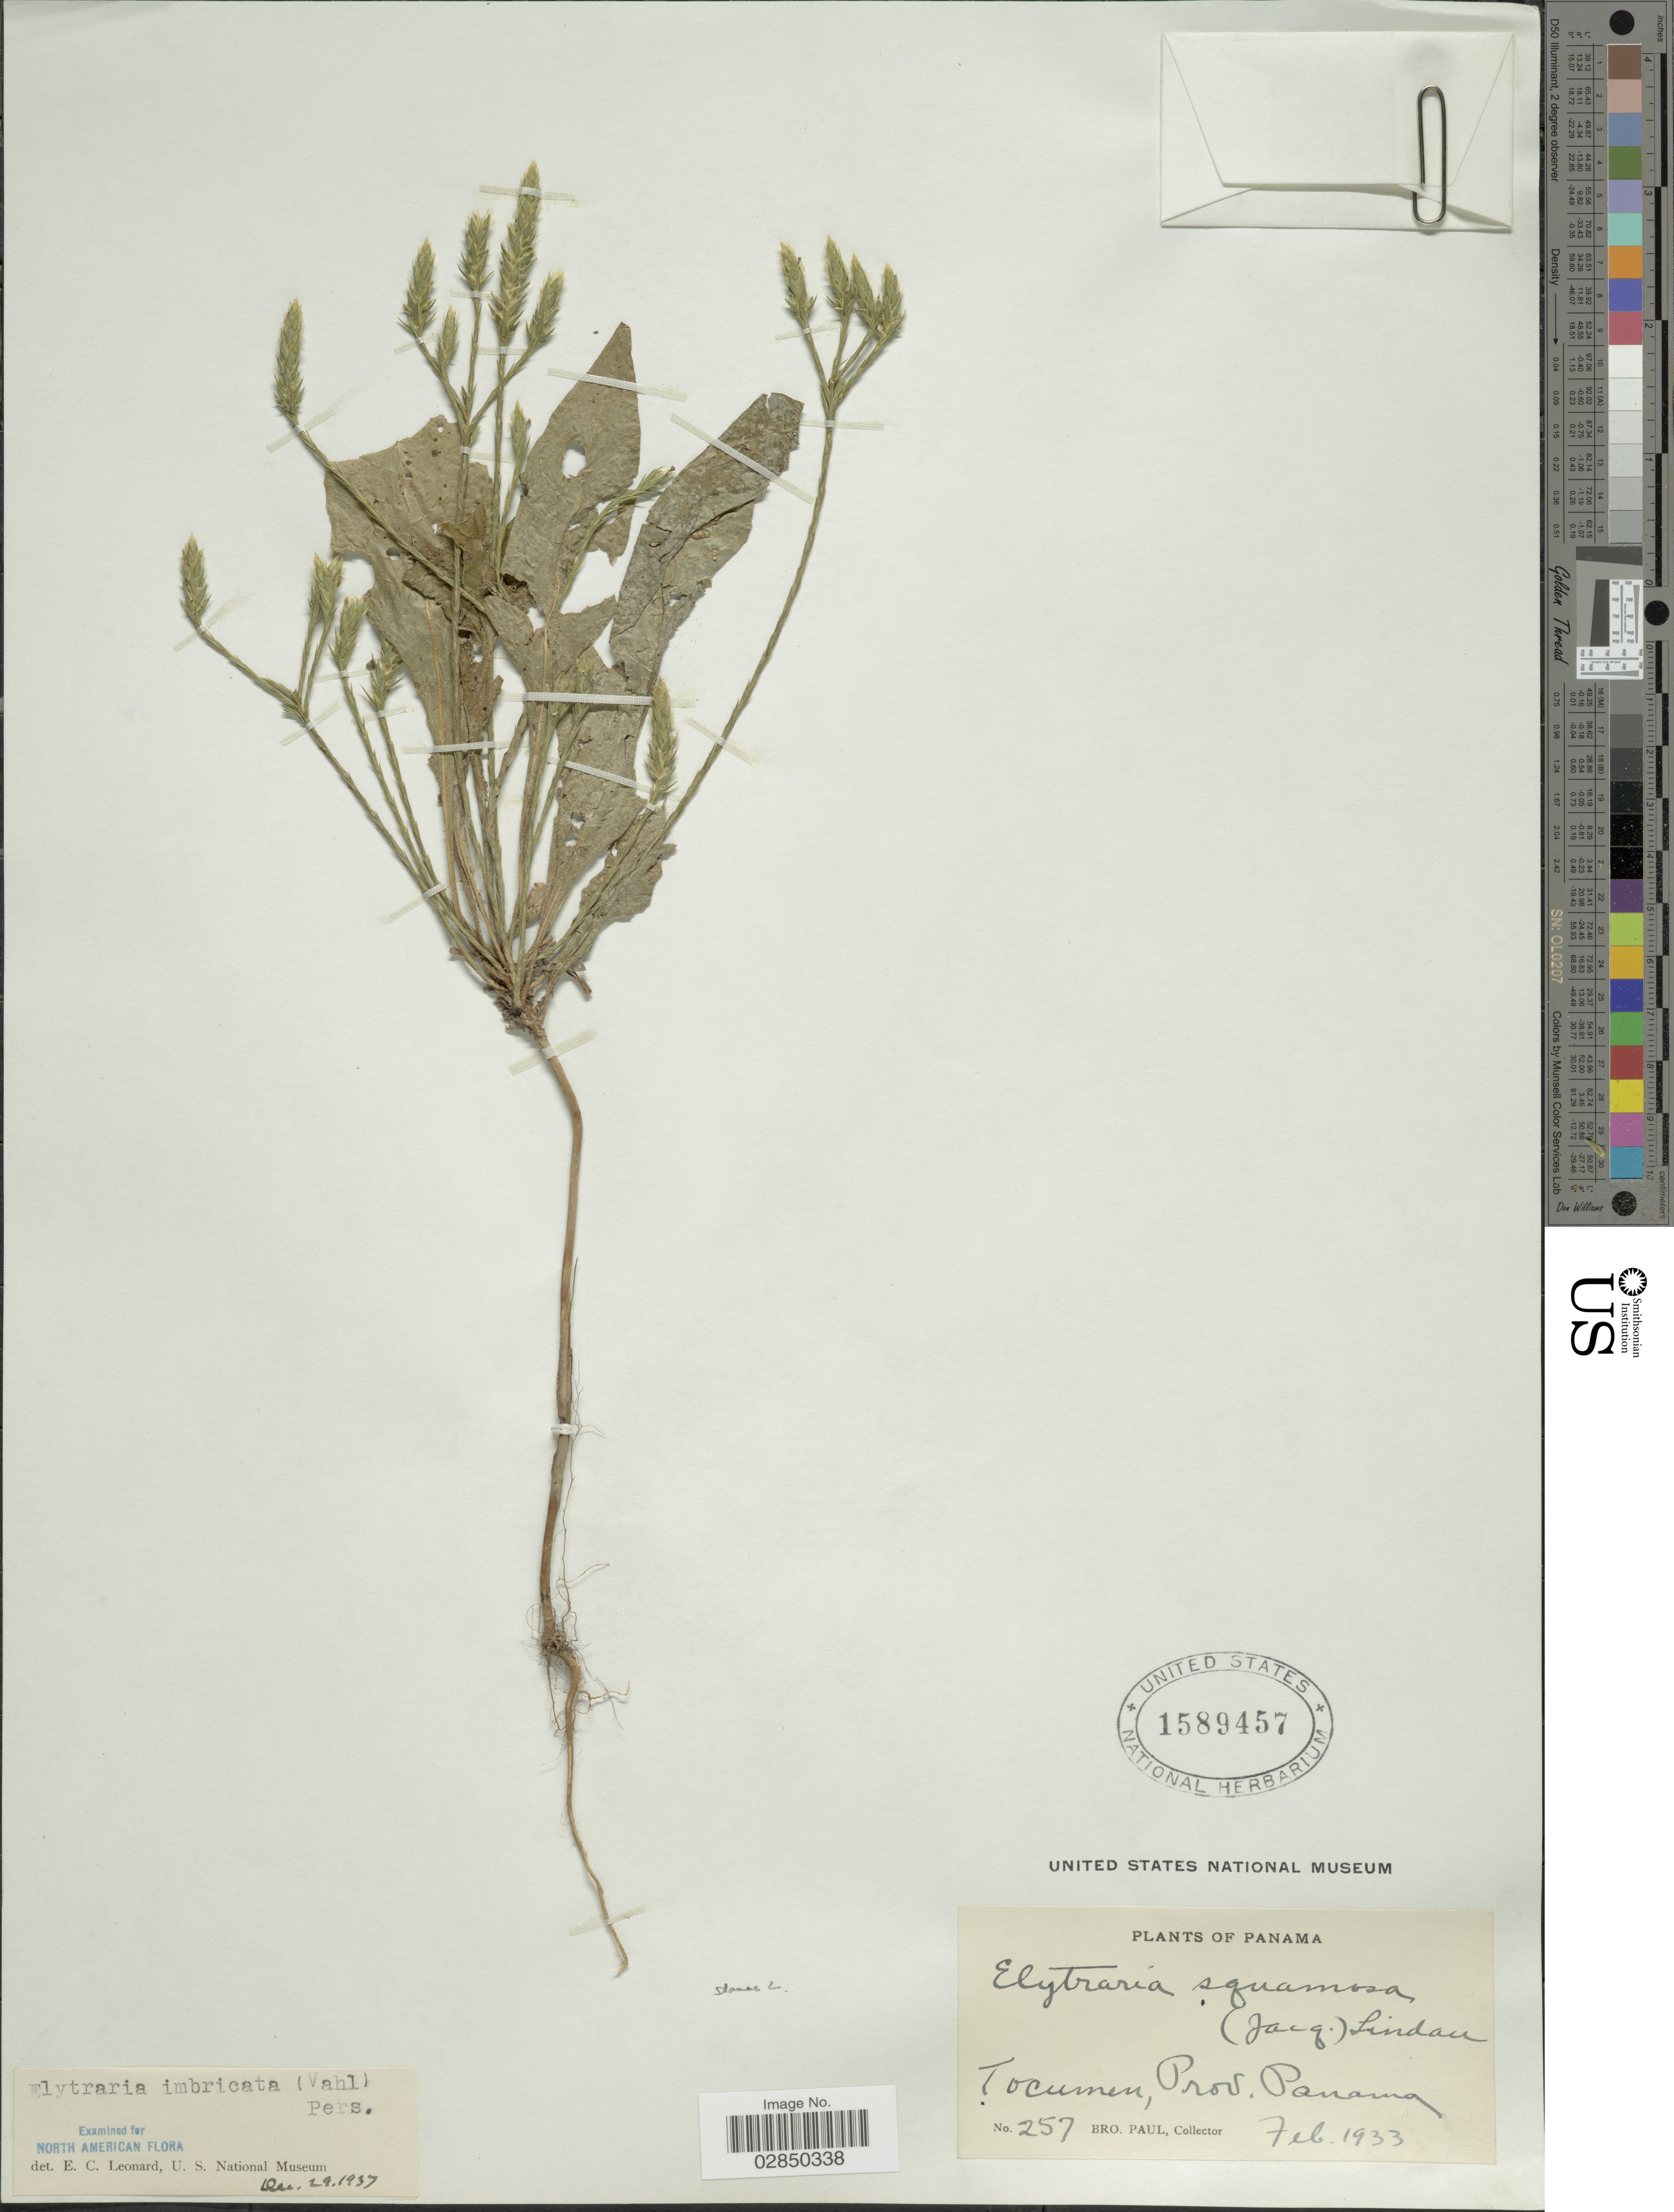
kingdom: Plantae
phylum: Tracheophyta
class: Magnoliopsida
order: Lamiales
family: Acanthaceae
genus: Elytraria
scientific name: Elytraria imbricata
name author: (Vahl) Pers.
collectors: B. Paul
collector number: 257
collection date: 1933-02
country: Panama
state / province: Panamá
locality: Tocumen.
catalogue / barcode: US 1589457